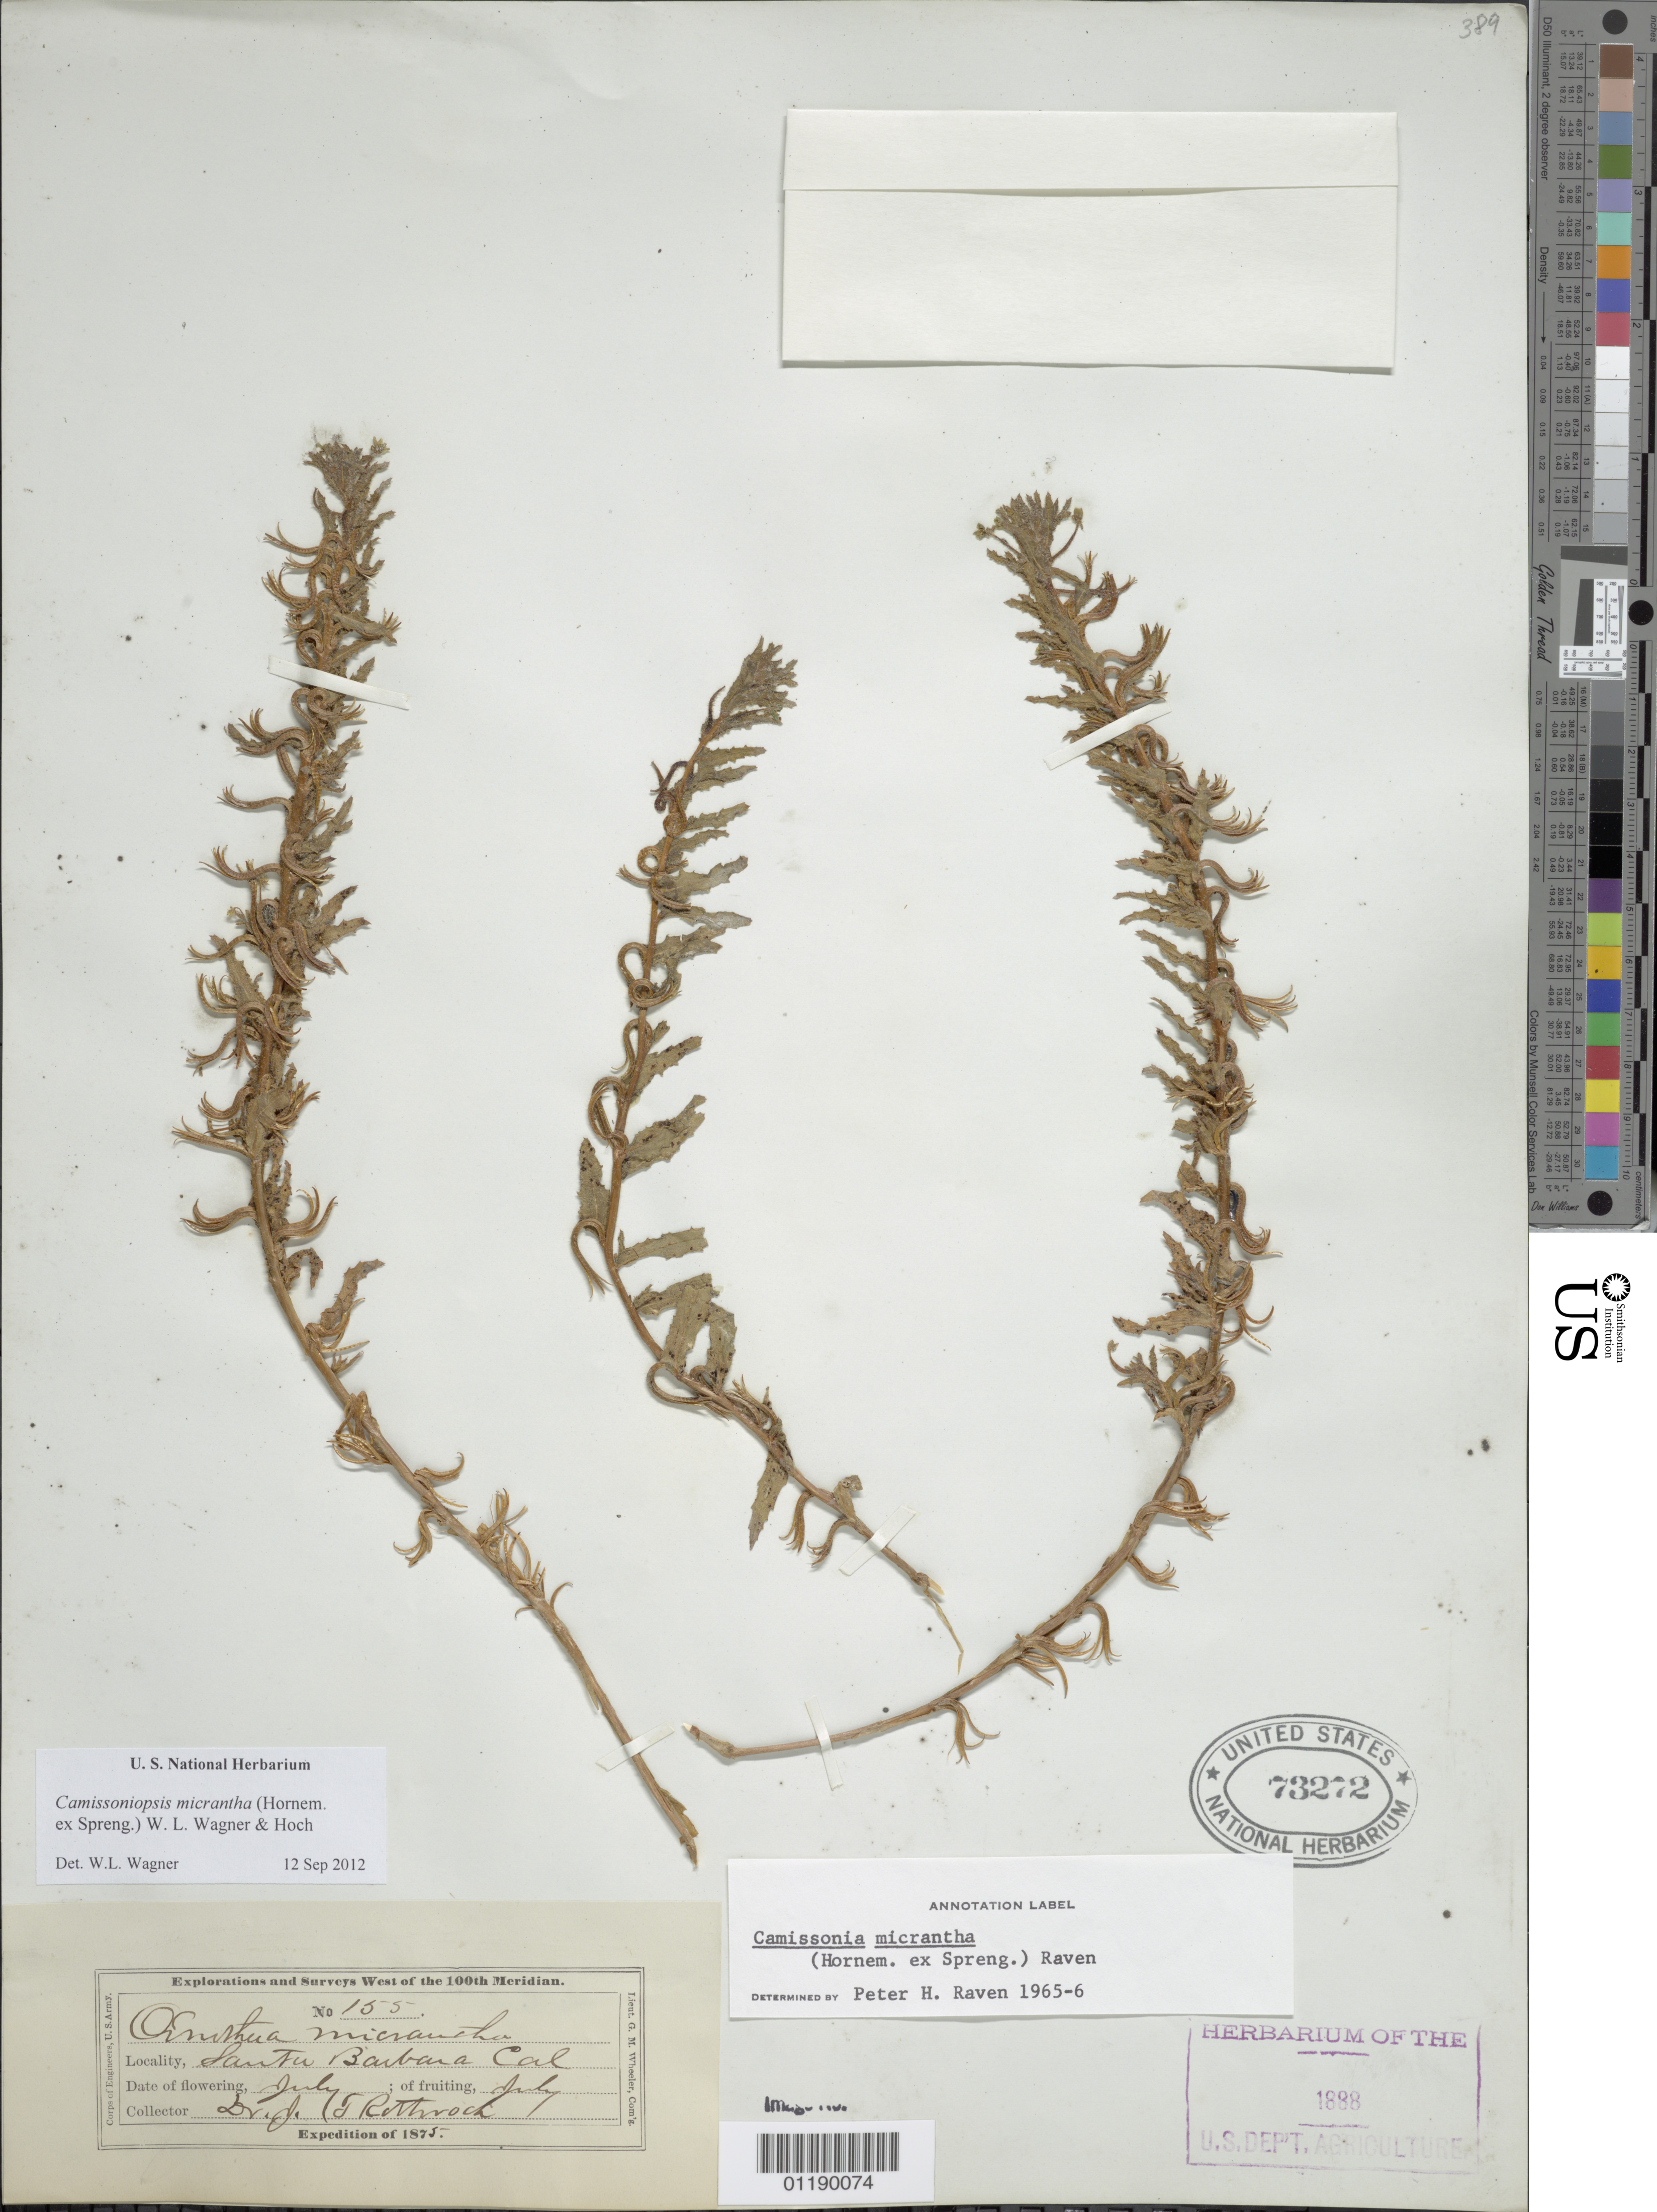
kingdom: Plantae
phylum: Tracheophyta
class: Magnoliopsida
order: Myrtales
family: Onagraceae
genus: Camissoniopsis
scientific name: Camissoniopsis micrantha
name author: (Hornem. ex Spreng.) W.L. Wagner & Hoch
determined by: Wagner, W. L., (BOT), Smithsonian Institution - National Museum of Natural History (UNITED STATES)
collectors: J. T. Rothrock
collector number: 155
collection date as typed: Jul 1875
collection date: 1875-07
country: United States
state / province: California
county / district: Santa Barbara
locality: Santa Barbara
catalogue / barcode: US 73272